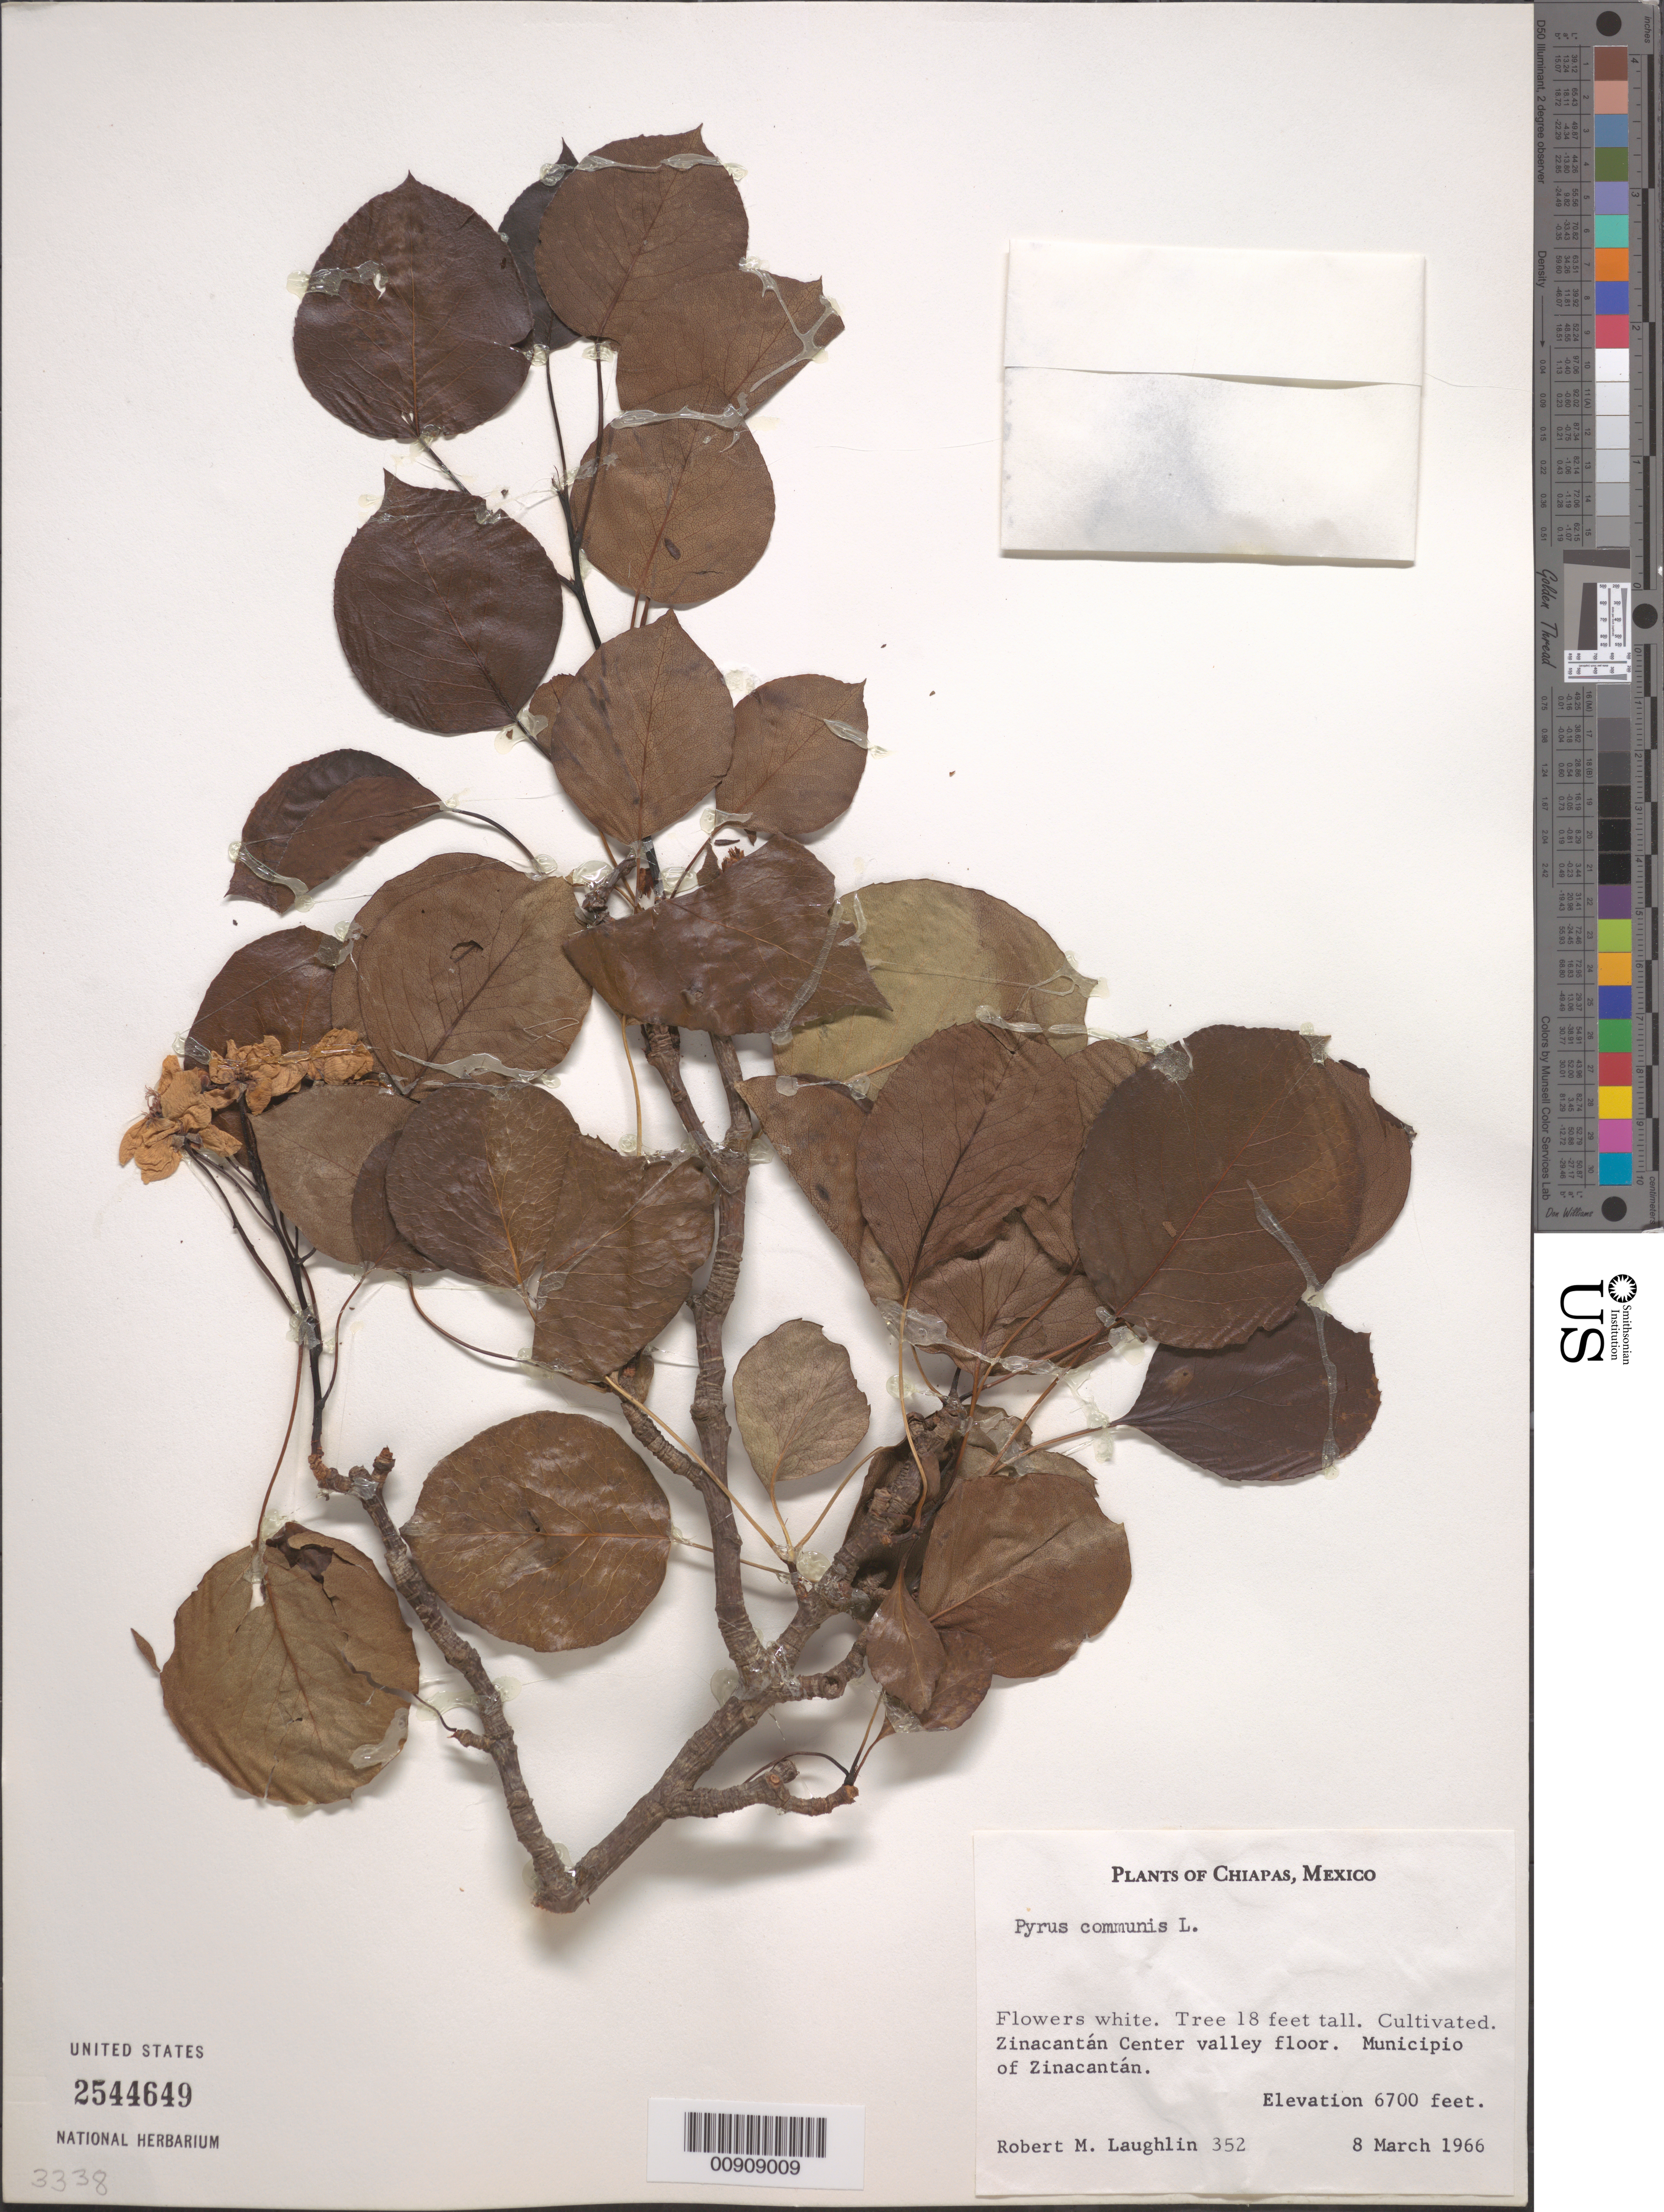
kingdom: Plantae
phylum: Tracheophyta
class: Magnoliopsida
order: Rosales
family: Rosaceae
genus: Pyrus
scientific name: Pyrus communis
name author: L.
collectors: R. M. Laughlin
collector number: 352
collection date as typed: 08 Mar 1966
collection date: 1966-03-08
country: Mexico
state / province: Chiapas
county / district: Zinacantán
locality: Zinacantán Center valley floor. Municipio of Zinacantán, Chiapas.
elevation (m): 2042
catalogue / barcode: US 2544649